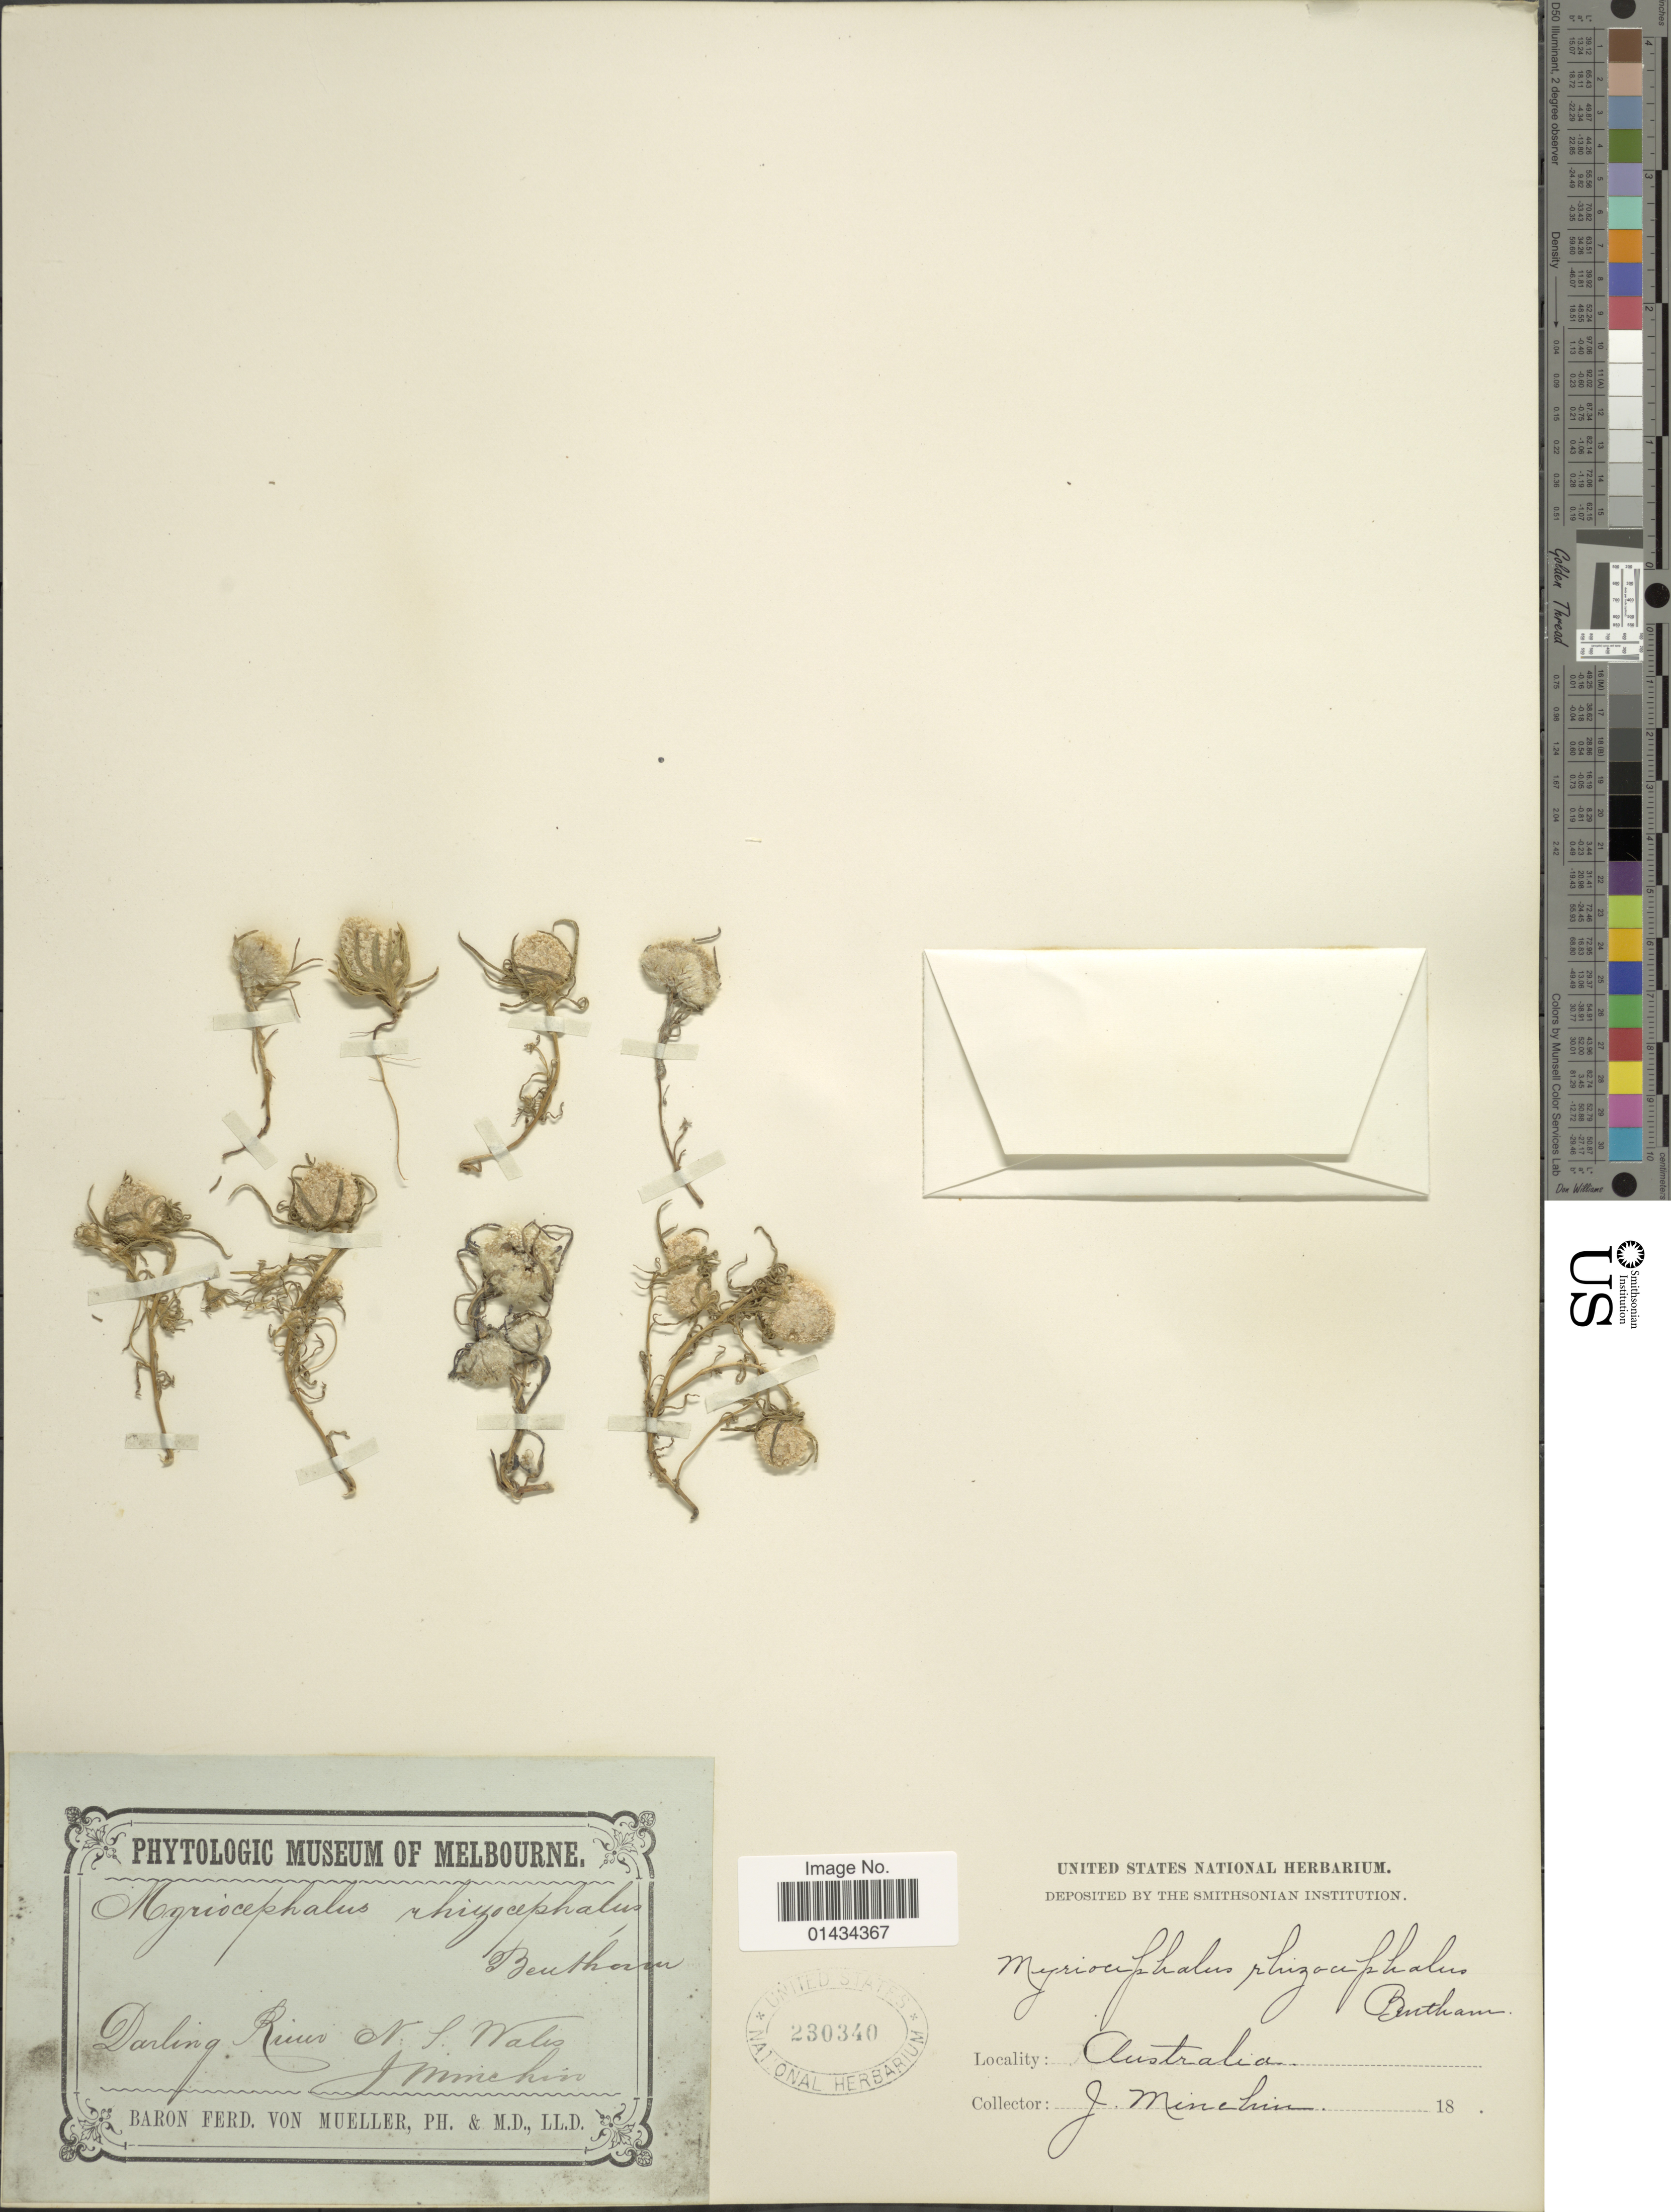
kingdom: Plantae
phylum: Tracheophyta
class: Magnoliopsida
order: Asterales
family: Asteraceae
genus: Myriocephalus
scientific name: Myriocephalus rhizocephalus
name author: (DC.) Benth.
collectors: J. Minchin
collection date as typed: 18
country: Australia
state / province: New South Wales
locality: Darling River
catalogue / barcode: US 230340